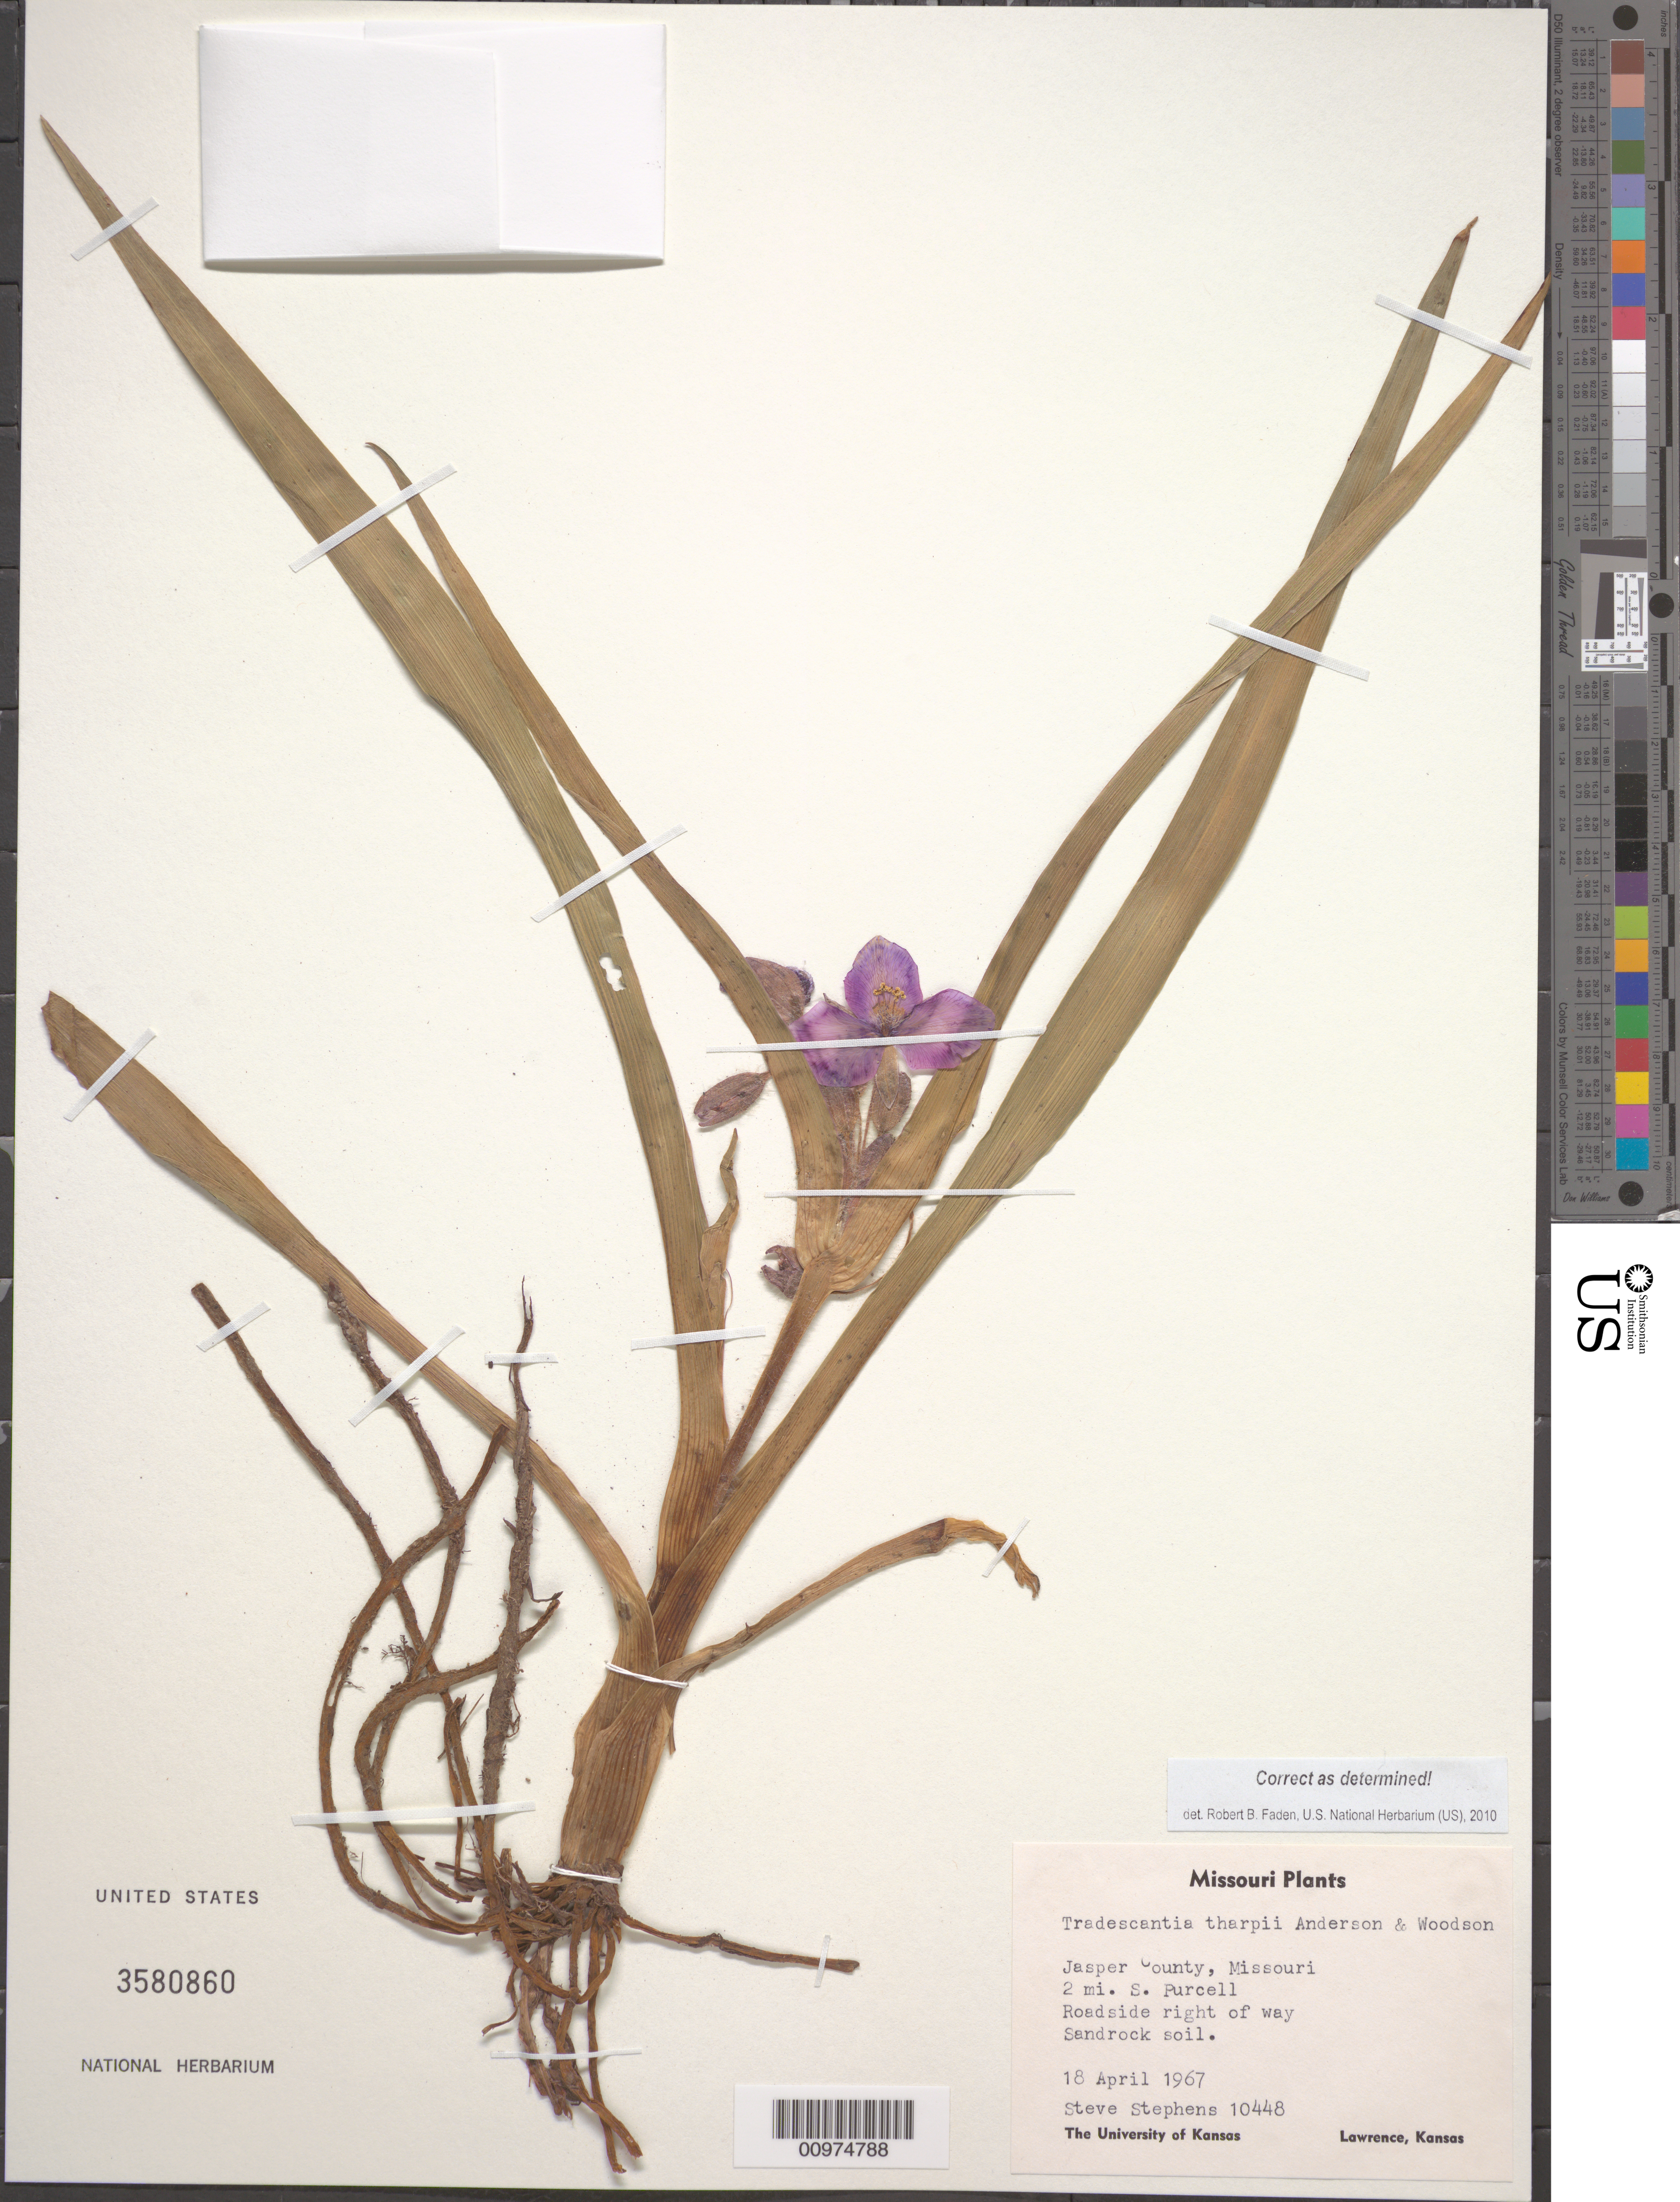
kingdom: Plantae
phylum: Tracheophyta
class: Liliopsida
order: Commelinales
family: Commelinaceae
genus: Tradescantia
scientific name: Tradescantia tharpii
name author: E.S. Anderson & Woodson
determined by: Faden, Robert B., (US), Smithsonian Institution - National Museum of Natural History (UNITED STATES)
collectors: S. Stephens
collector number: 10448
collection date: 1967-04-18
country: United States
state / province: Missouri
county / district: Jasper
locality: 2 mi. E. Purcell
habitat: Roadside right of way. Sandrock soil.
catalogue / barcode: US 3580860